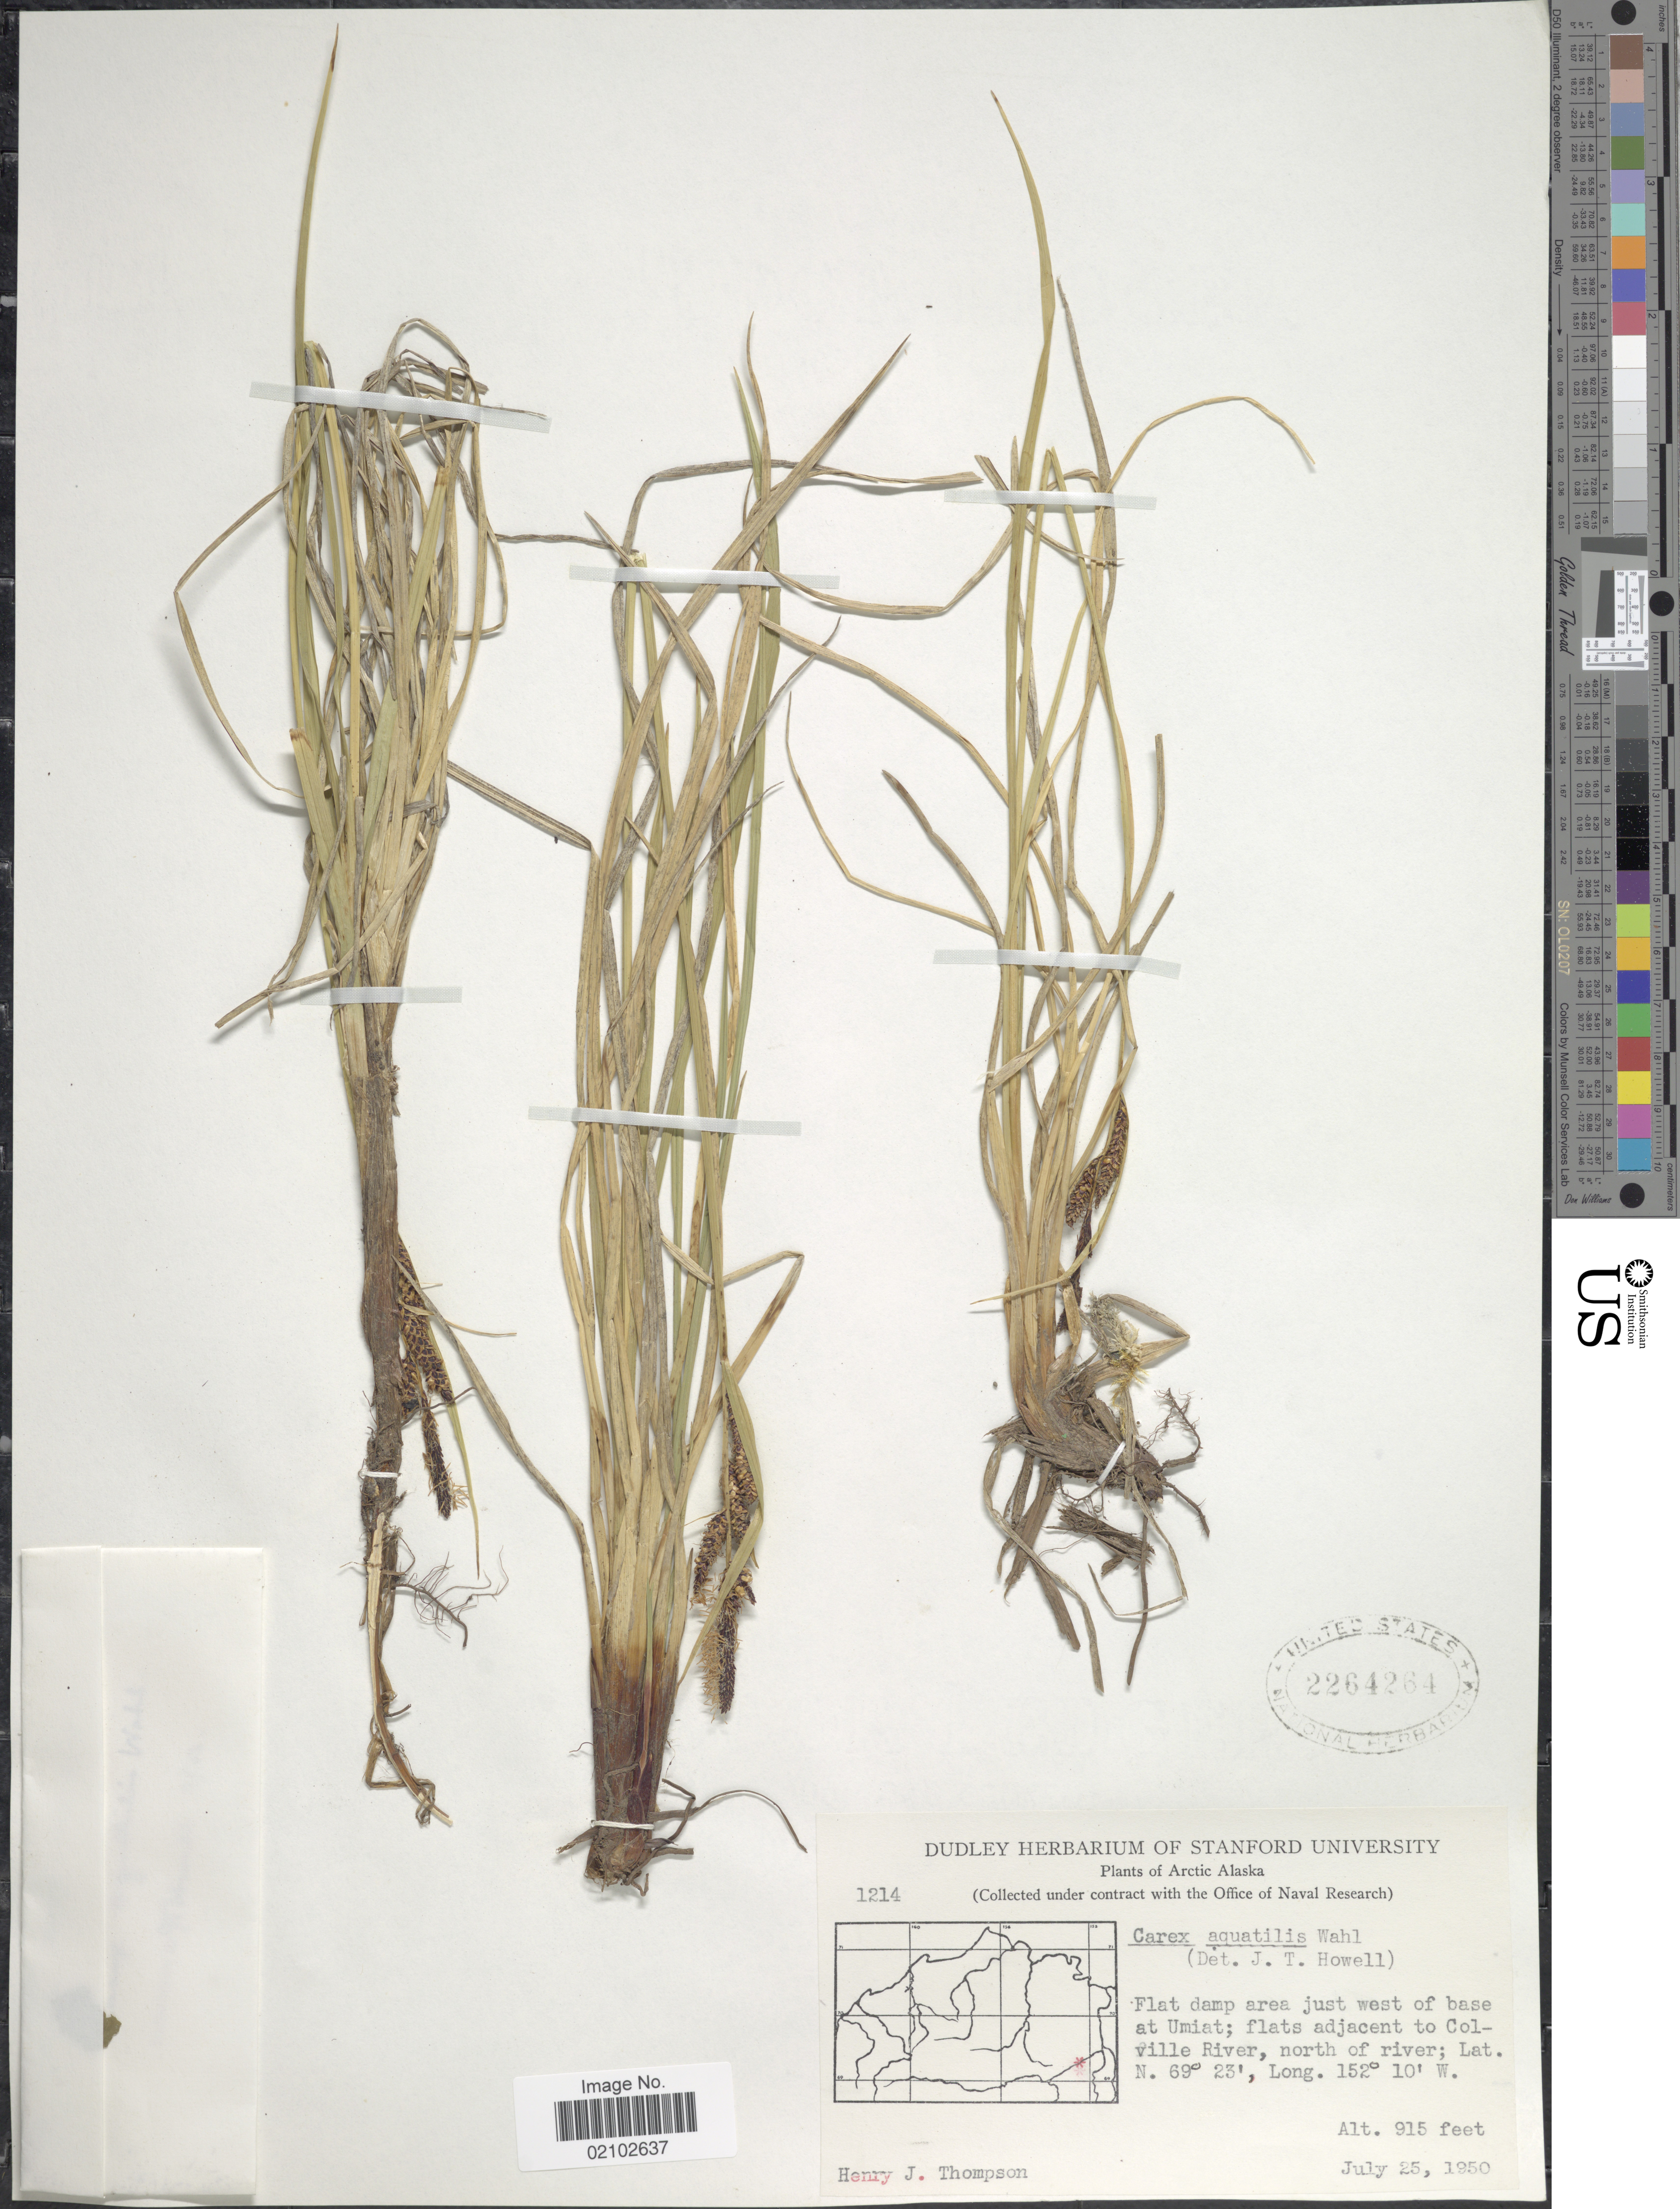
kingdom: Plantae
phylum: Tracheophyta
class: Liliopsida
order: Poales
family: Cyperaceae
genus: Carex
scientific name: Carex aquatilis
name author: Wahlenb.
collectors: H. J. Thompson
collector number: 1214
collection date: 1950-07-25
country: United States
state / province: Alaska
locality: Arctic Alaska, flat damp area just west of base at Umiat; flats adjacent to Colville River, north of river.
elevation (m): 279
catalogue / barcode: US 2264264